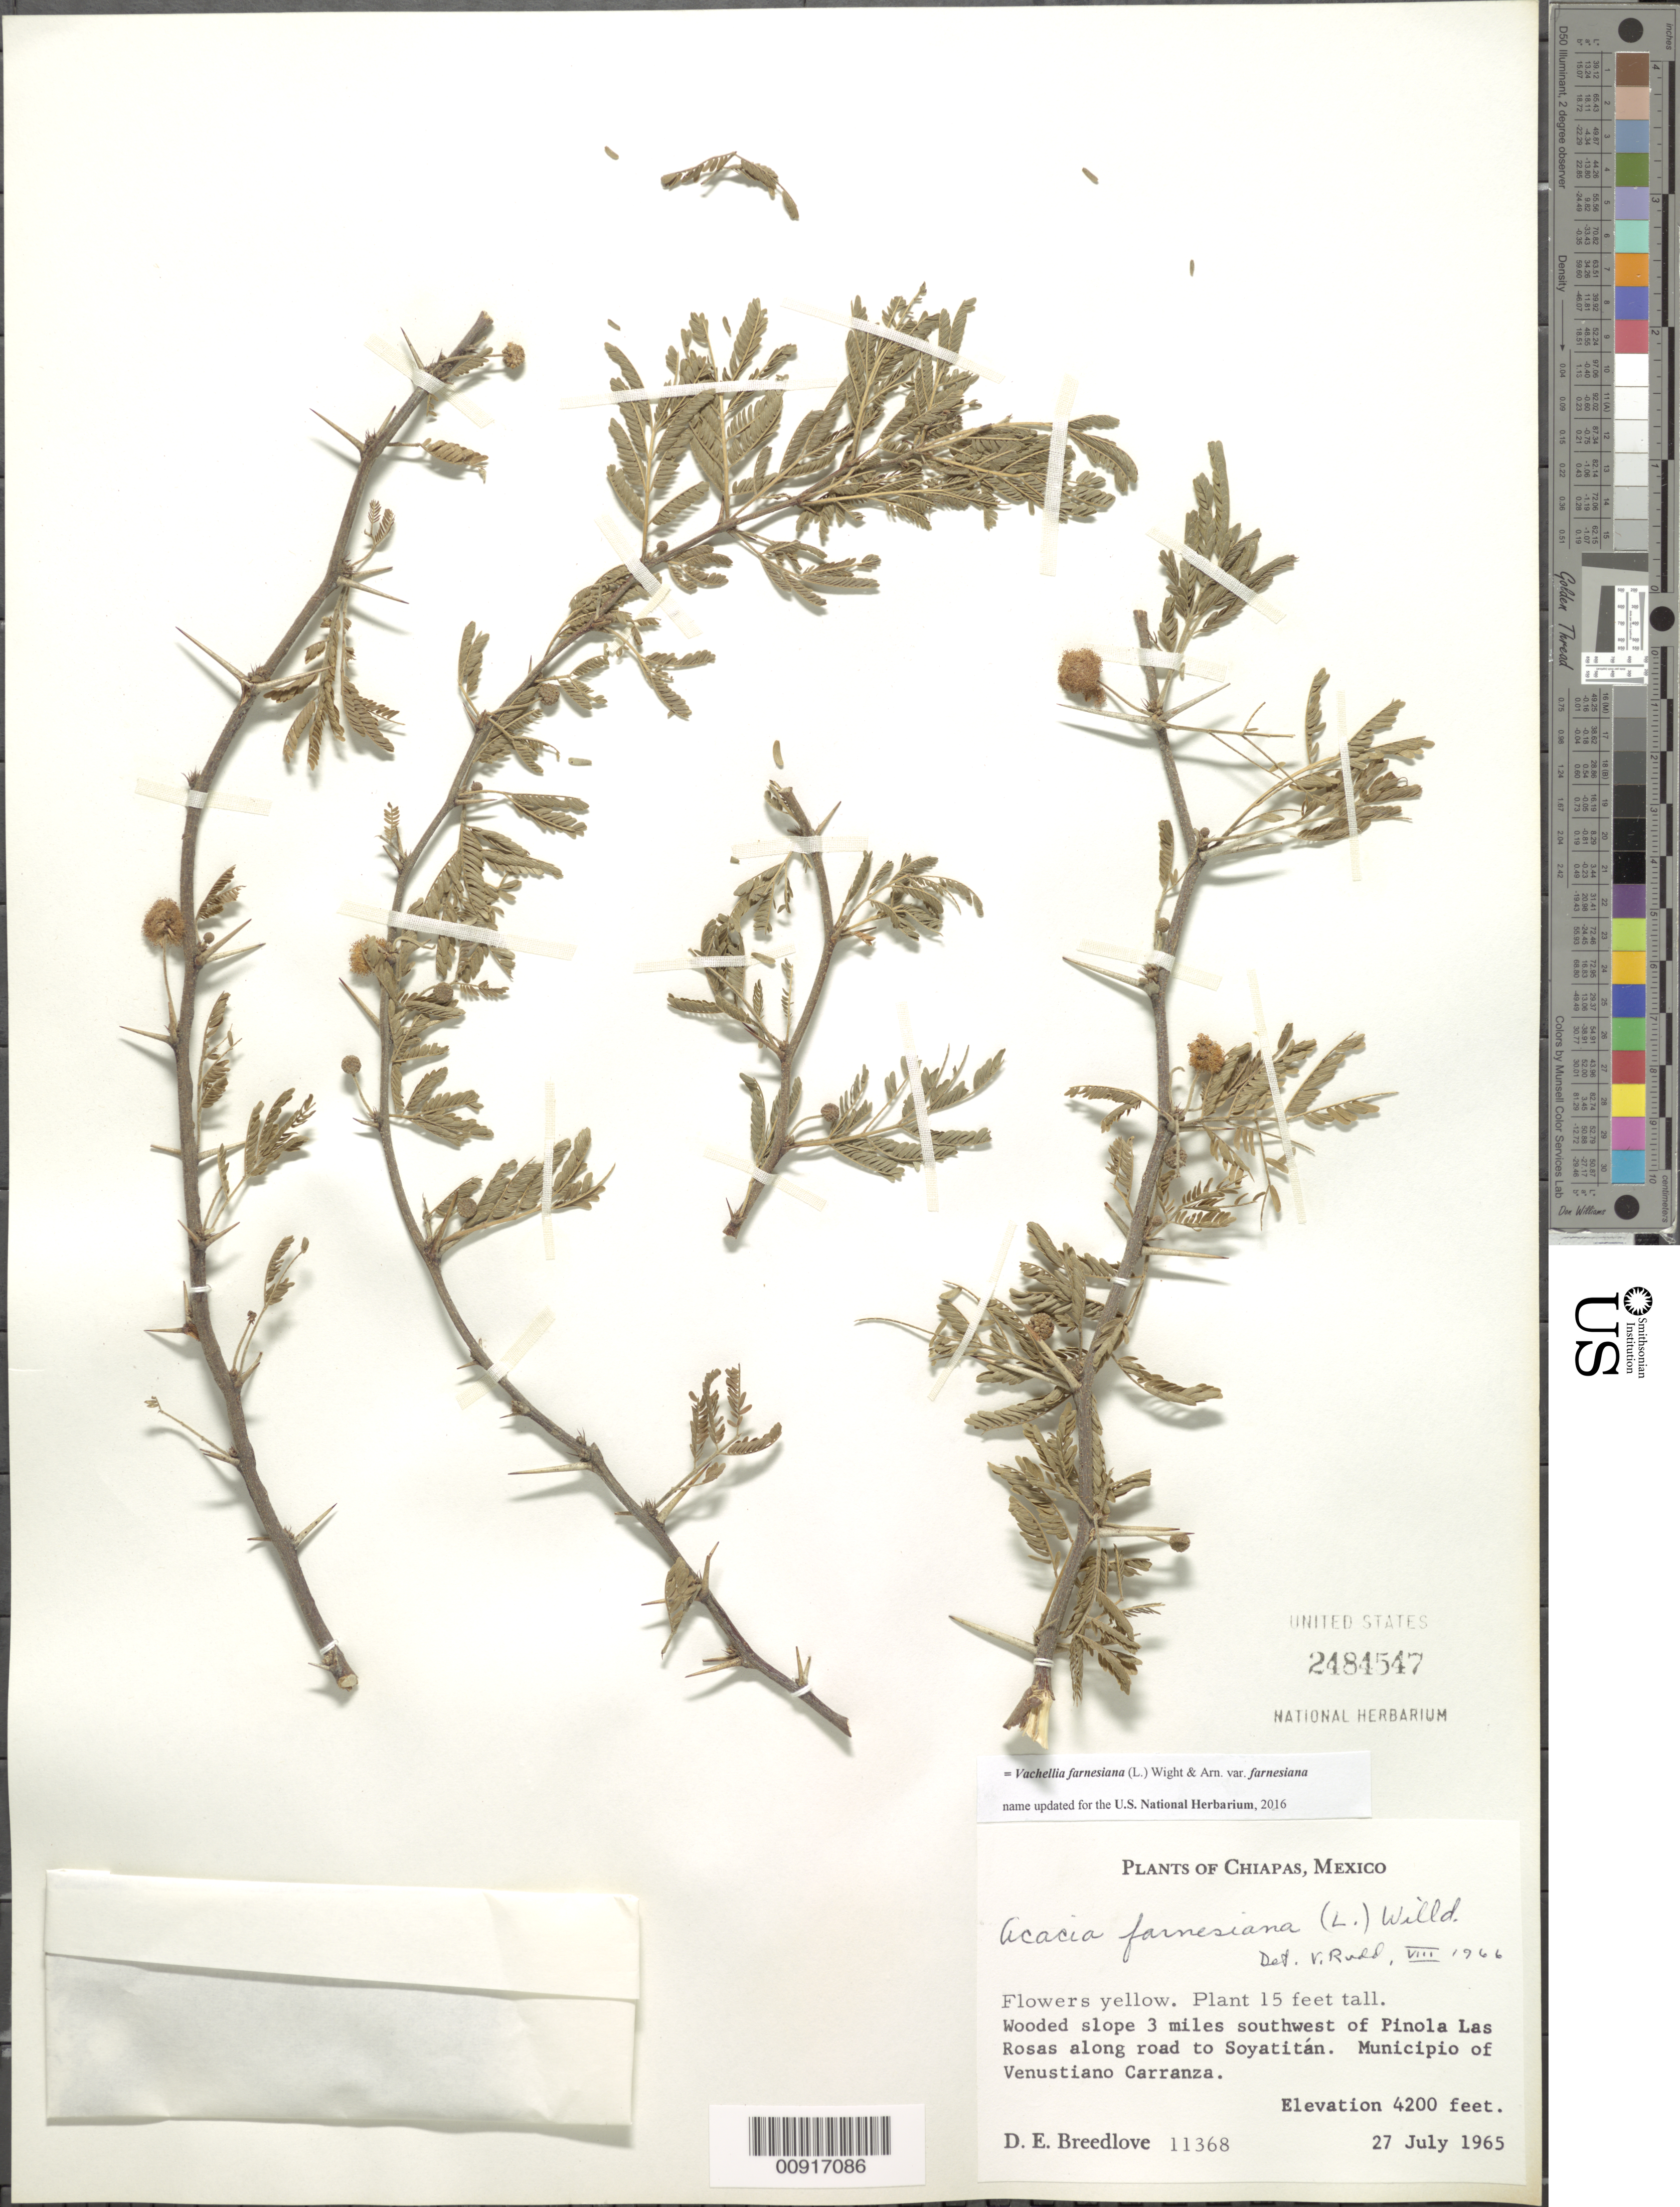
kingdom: Plantae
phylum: Tracheophyta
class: Magnoliopsida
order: Fabales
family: Fabaceae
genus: Vachellia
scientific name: Vachellia farnesiana var. farnesiana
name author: (L.) Wight & Arn.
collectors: D. E. Breedlove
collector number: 11368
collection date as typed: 27 Jul 1965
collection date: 1965-07-27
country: Mexico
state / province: Chiapas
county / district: Venustiano Carranza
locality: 3 miles southwest of Pinola Las Rosas along road to Soyatitán. Municipio of Venustiano Carranza, Chiapas.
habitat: Wooded slope.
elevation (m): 1280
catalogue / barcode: US 2484547